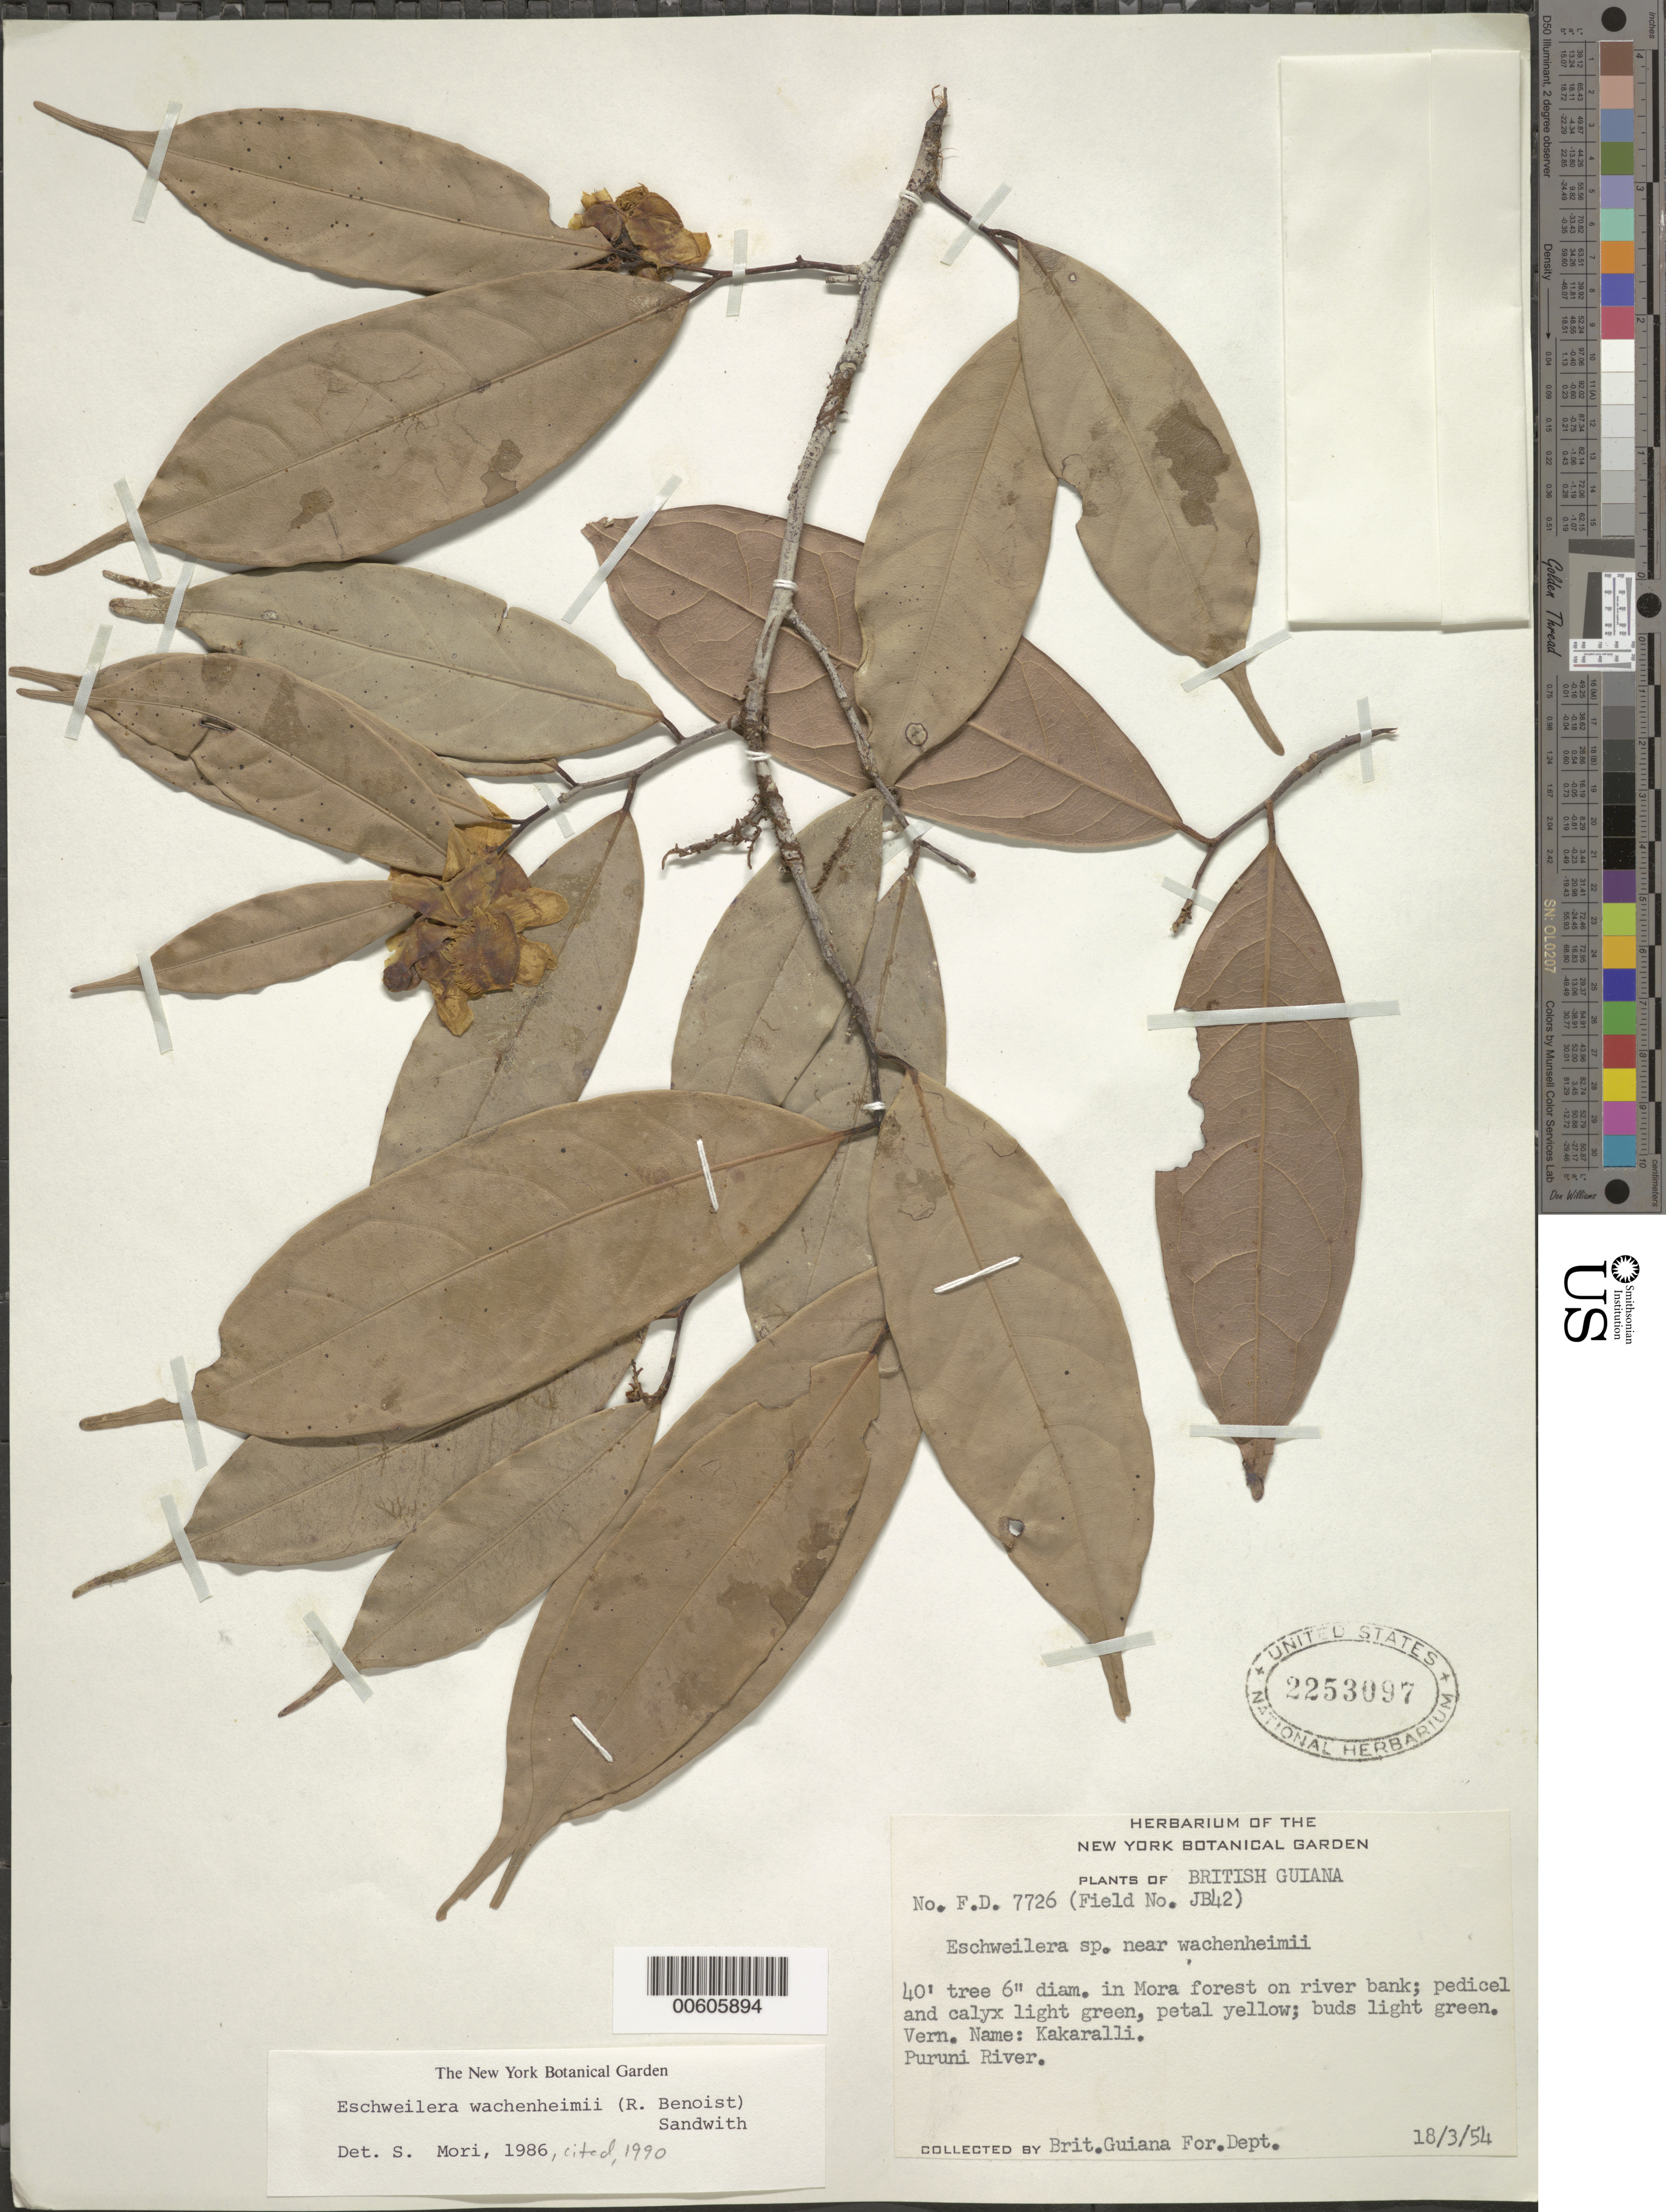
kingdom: Plantae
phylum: Tracheophyta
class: Magnoliopsida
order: Ericales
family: Lecythidaceae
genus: Eschweilera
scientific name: Eschweilera wachenheimii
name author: (Benoist) Sandwith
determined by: Mori, Scott A.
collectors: Forest Dept. B. G. & British Guiana Forestry Dept.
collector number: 7726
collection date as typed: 18-Mar-54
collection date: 1954-03-18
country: Guyana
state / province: U. Demerara-Berbice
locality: Puruni R.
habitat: Mora forest on river bank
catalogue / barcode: US 2253097